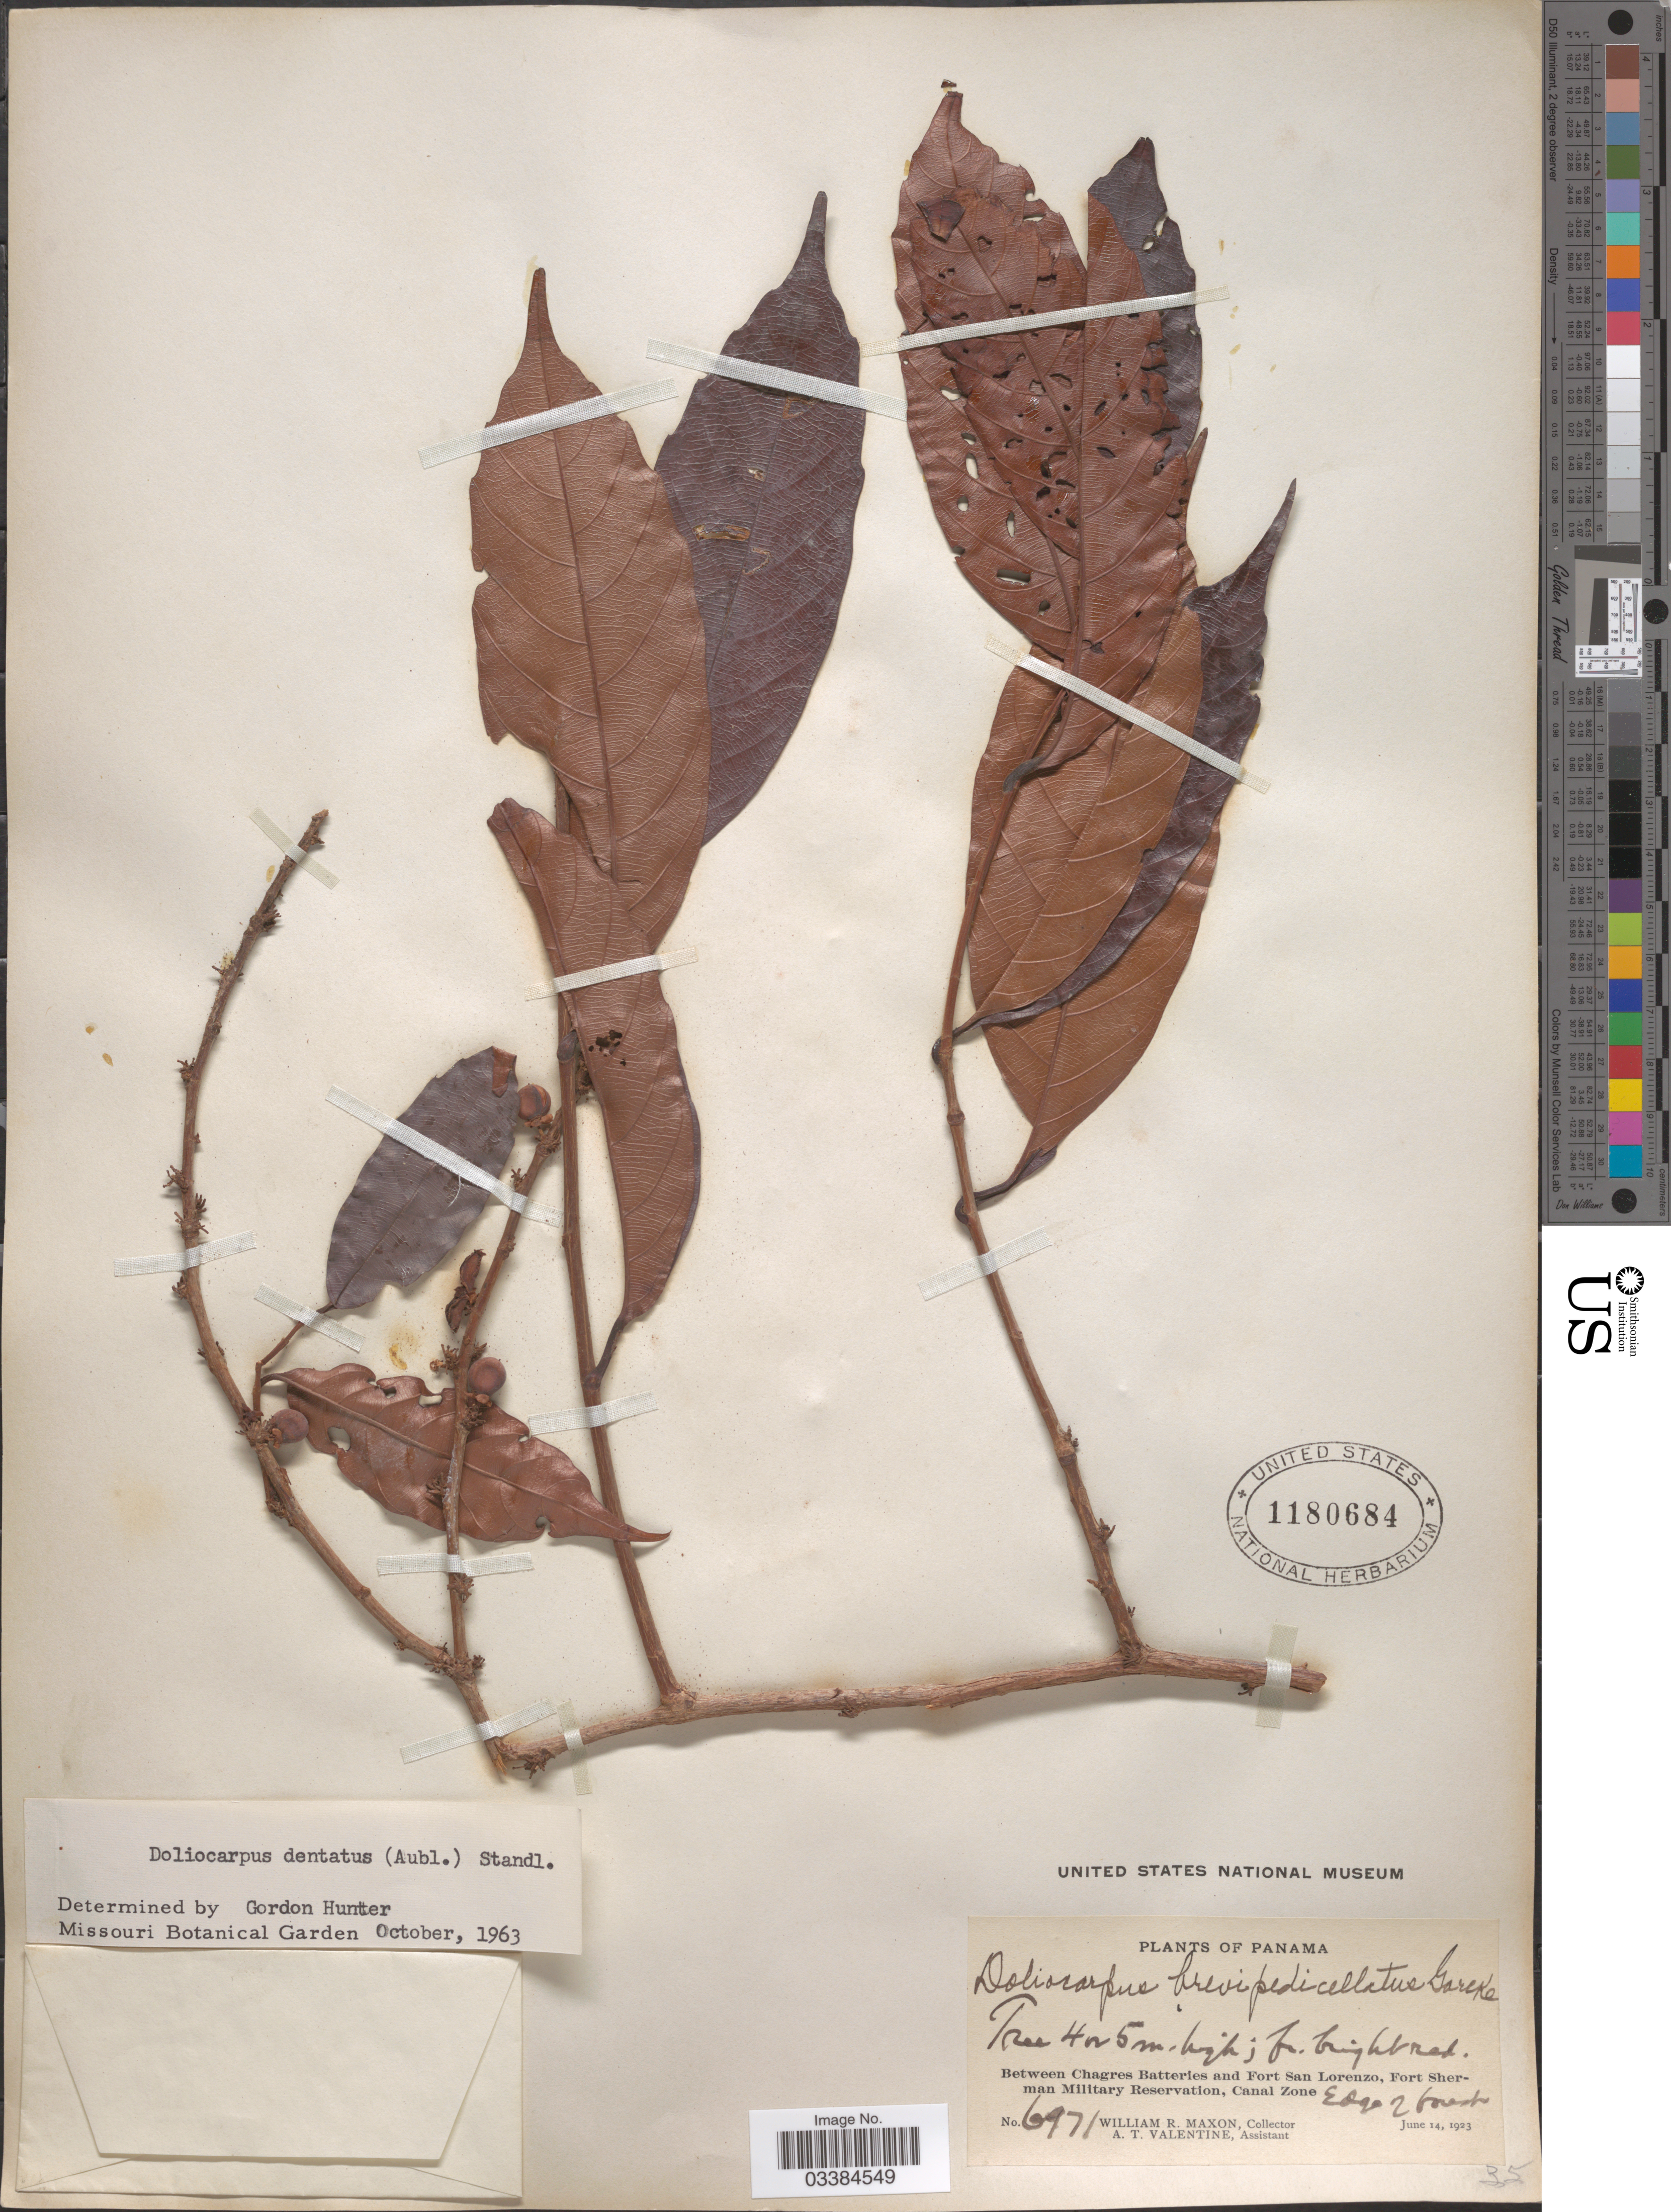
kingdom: Plantae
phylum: Tracheophyta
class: Magnoliopsida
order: Dilleniales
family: Dilleniaceae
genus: Doliocarpus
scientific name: Doliocarpus dentatus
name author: (Aubl.) Standl.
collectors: W. R. Maxon & A. Valentine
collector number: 6971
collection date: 1923-06-14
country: Panama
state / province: Colón / Panamá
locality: Between Chagres Batteries and Fort San Lorenzo, Fort Sherman Military Reservation, Canal Zone.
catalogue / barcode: US 1180684